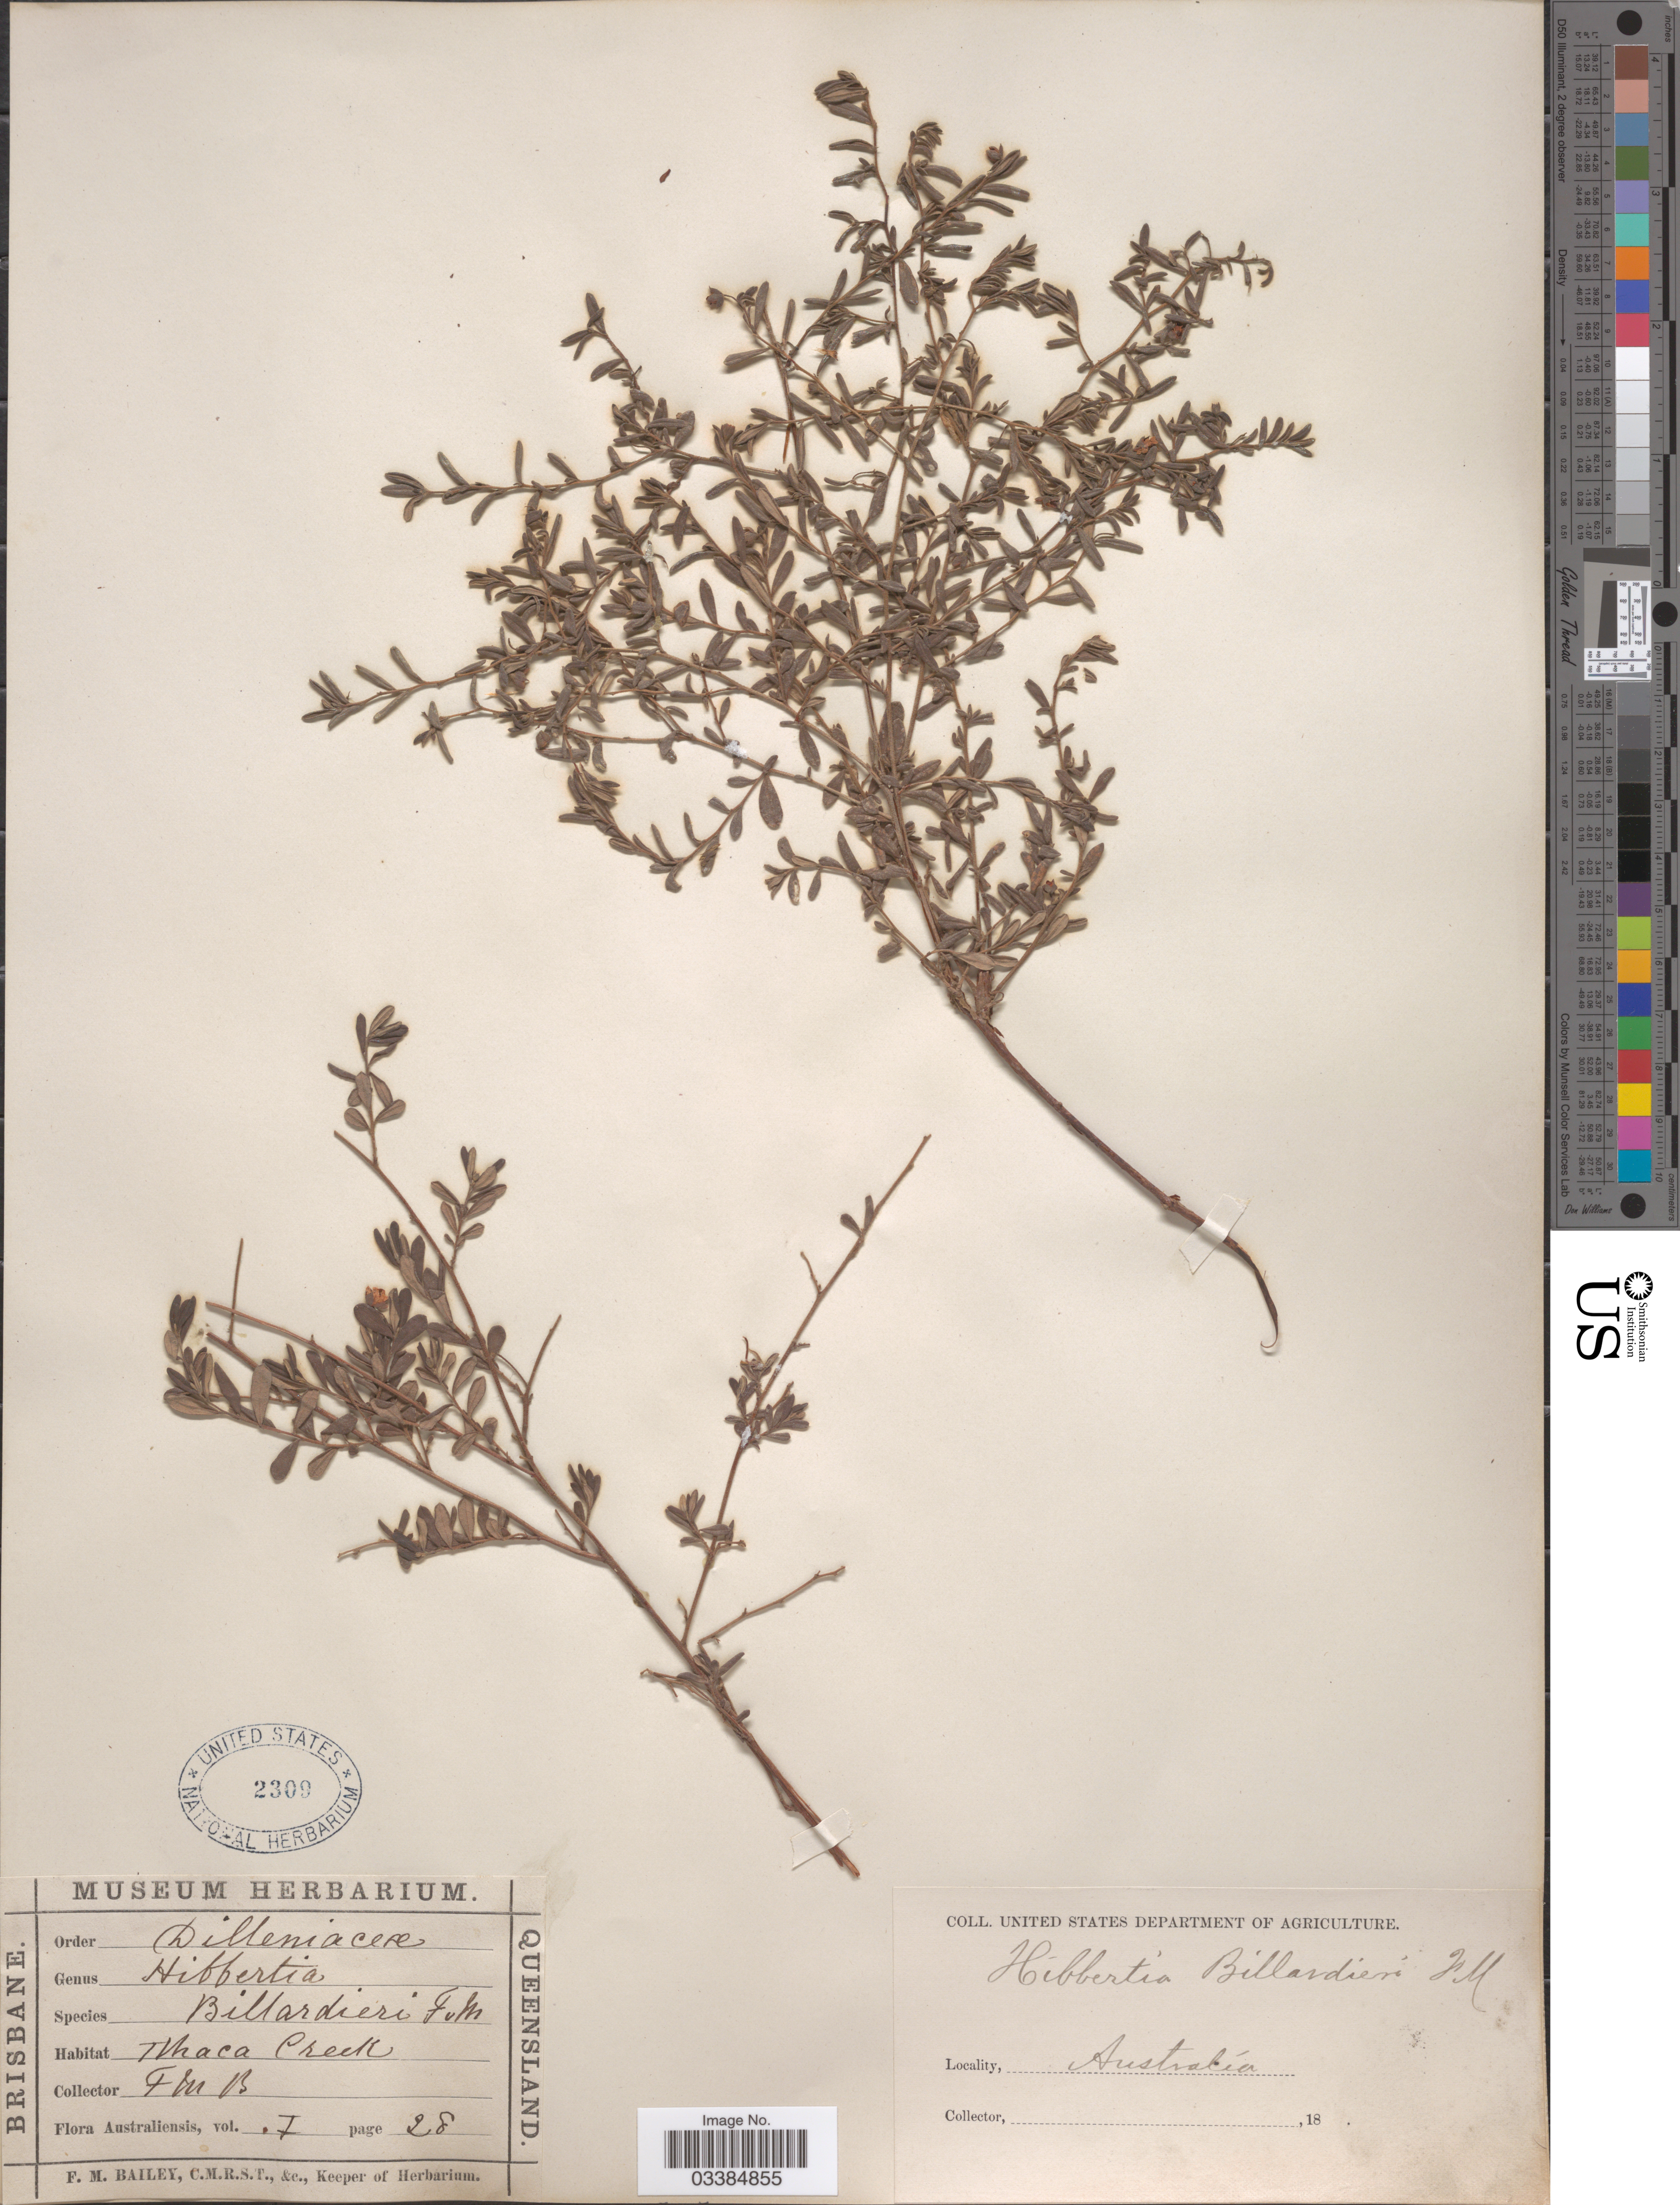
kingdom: Plantae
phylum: Tracheophyta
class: Magnoliopsida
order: Dilleniales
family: Dilleniaceae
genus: Hibbertia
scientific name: Hibbertia billardierei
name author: F. Muell.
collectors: F. M. Bailey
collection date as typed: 18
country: Australia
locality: Ithaca Creek.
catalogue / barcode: US 2309